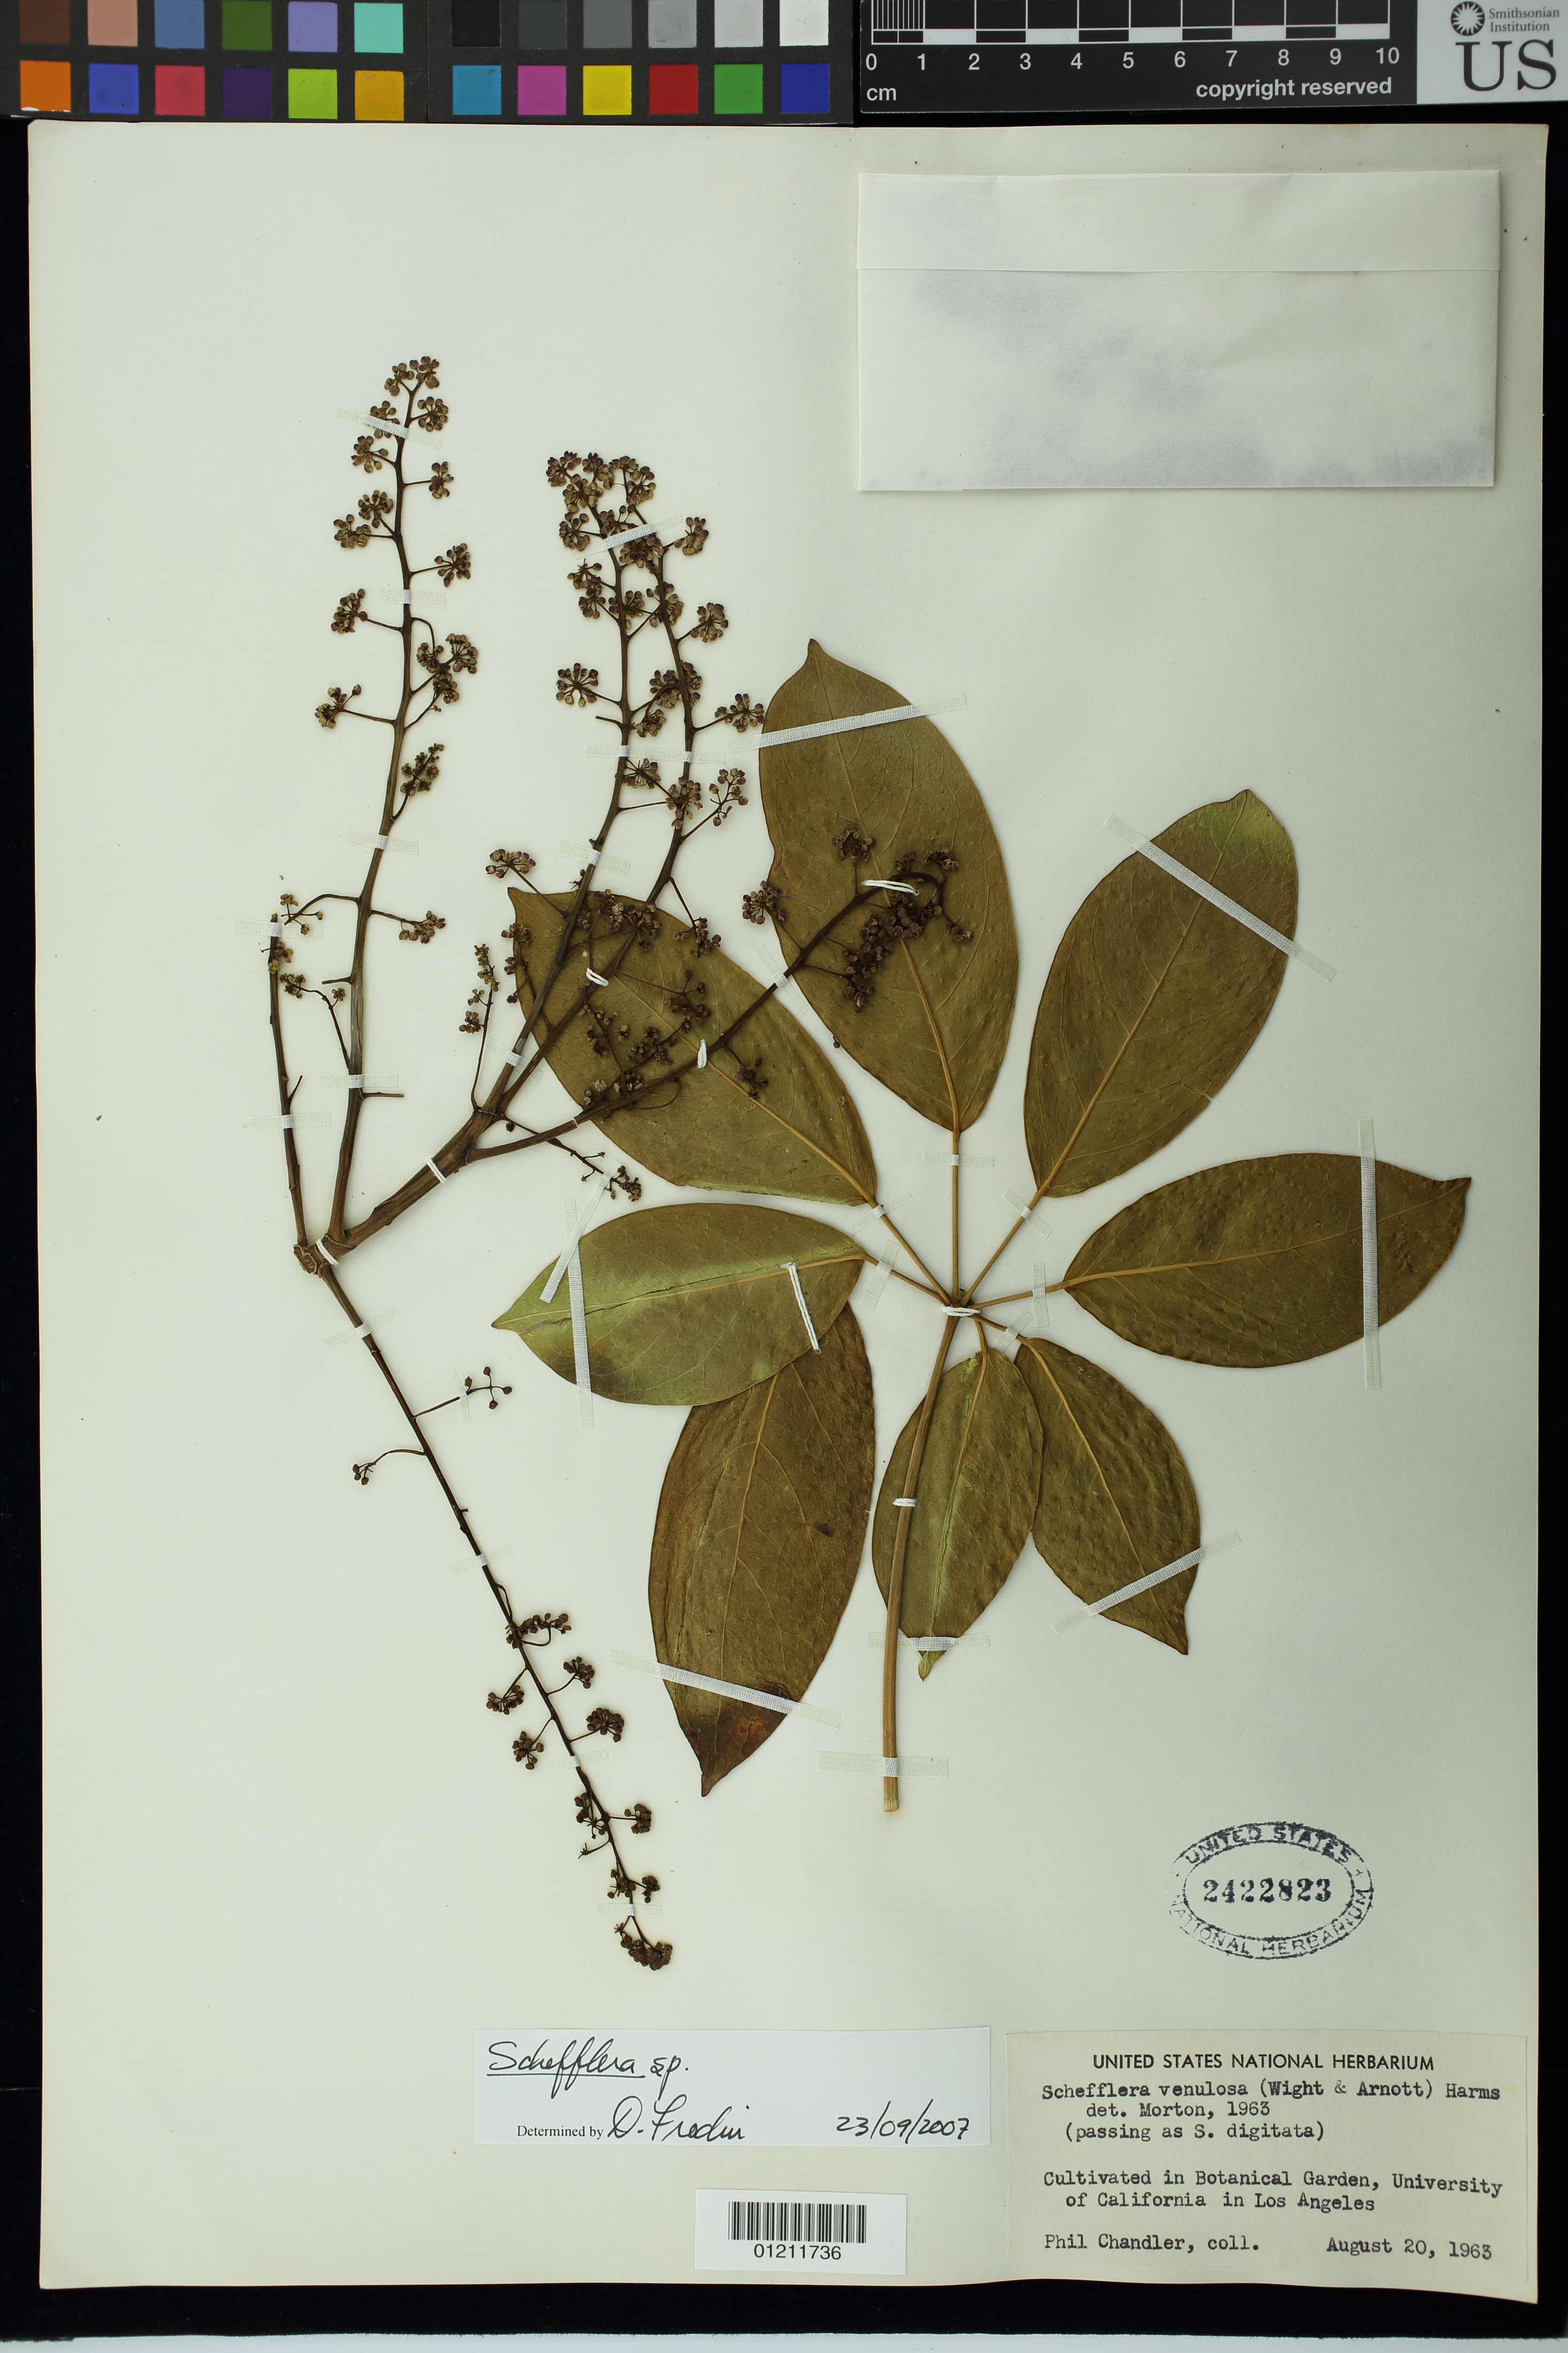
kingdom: Plantae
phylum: Tracheophyta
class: Magnoliopsida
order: Apiales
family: Araliaceae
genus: Schefflera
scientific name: Schefflera sp.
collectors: P. Chandler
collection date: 1963-08-20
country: United States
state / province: California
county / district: Los Angeles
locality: Cultivated in Botanical Garden, University of California at Los Angeles 30.1.29SW.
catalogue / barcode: US 2422823